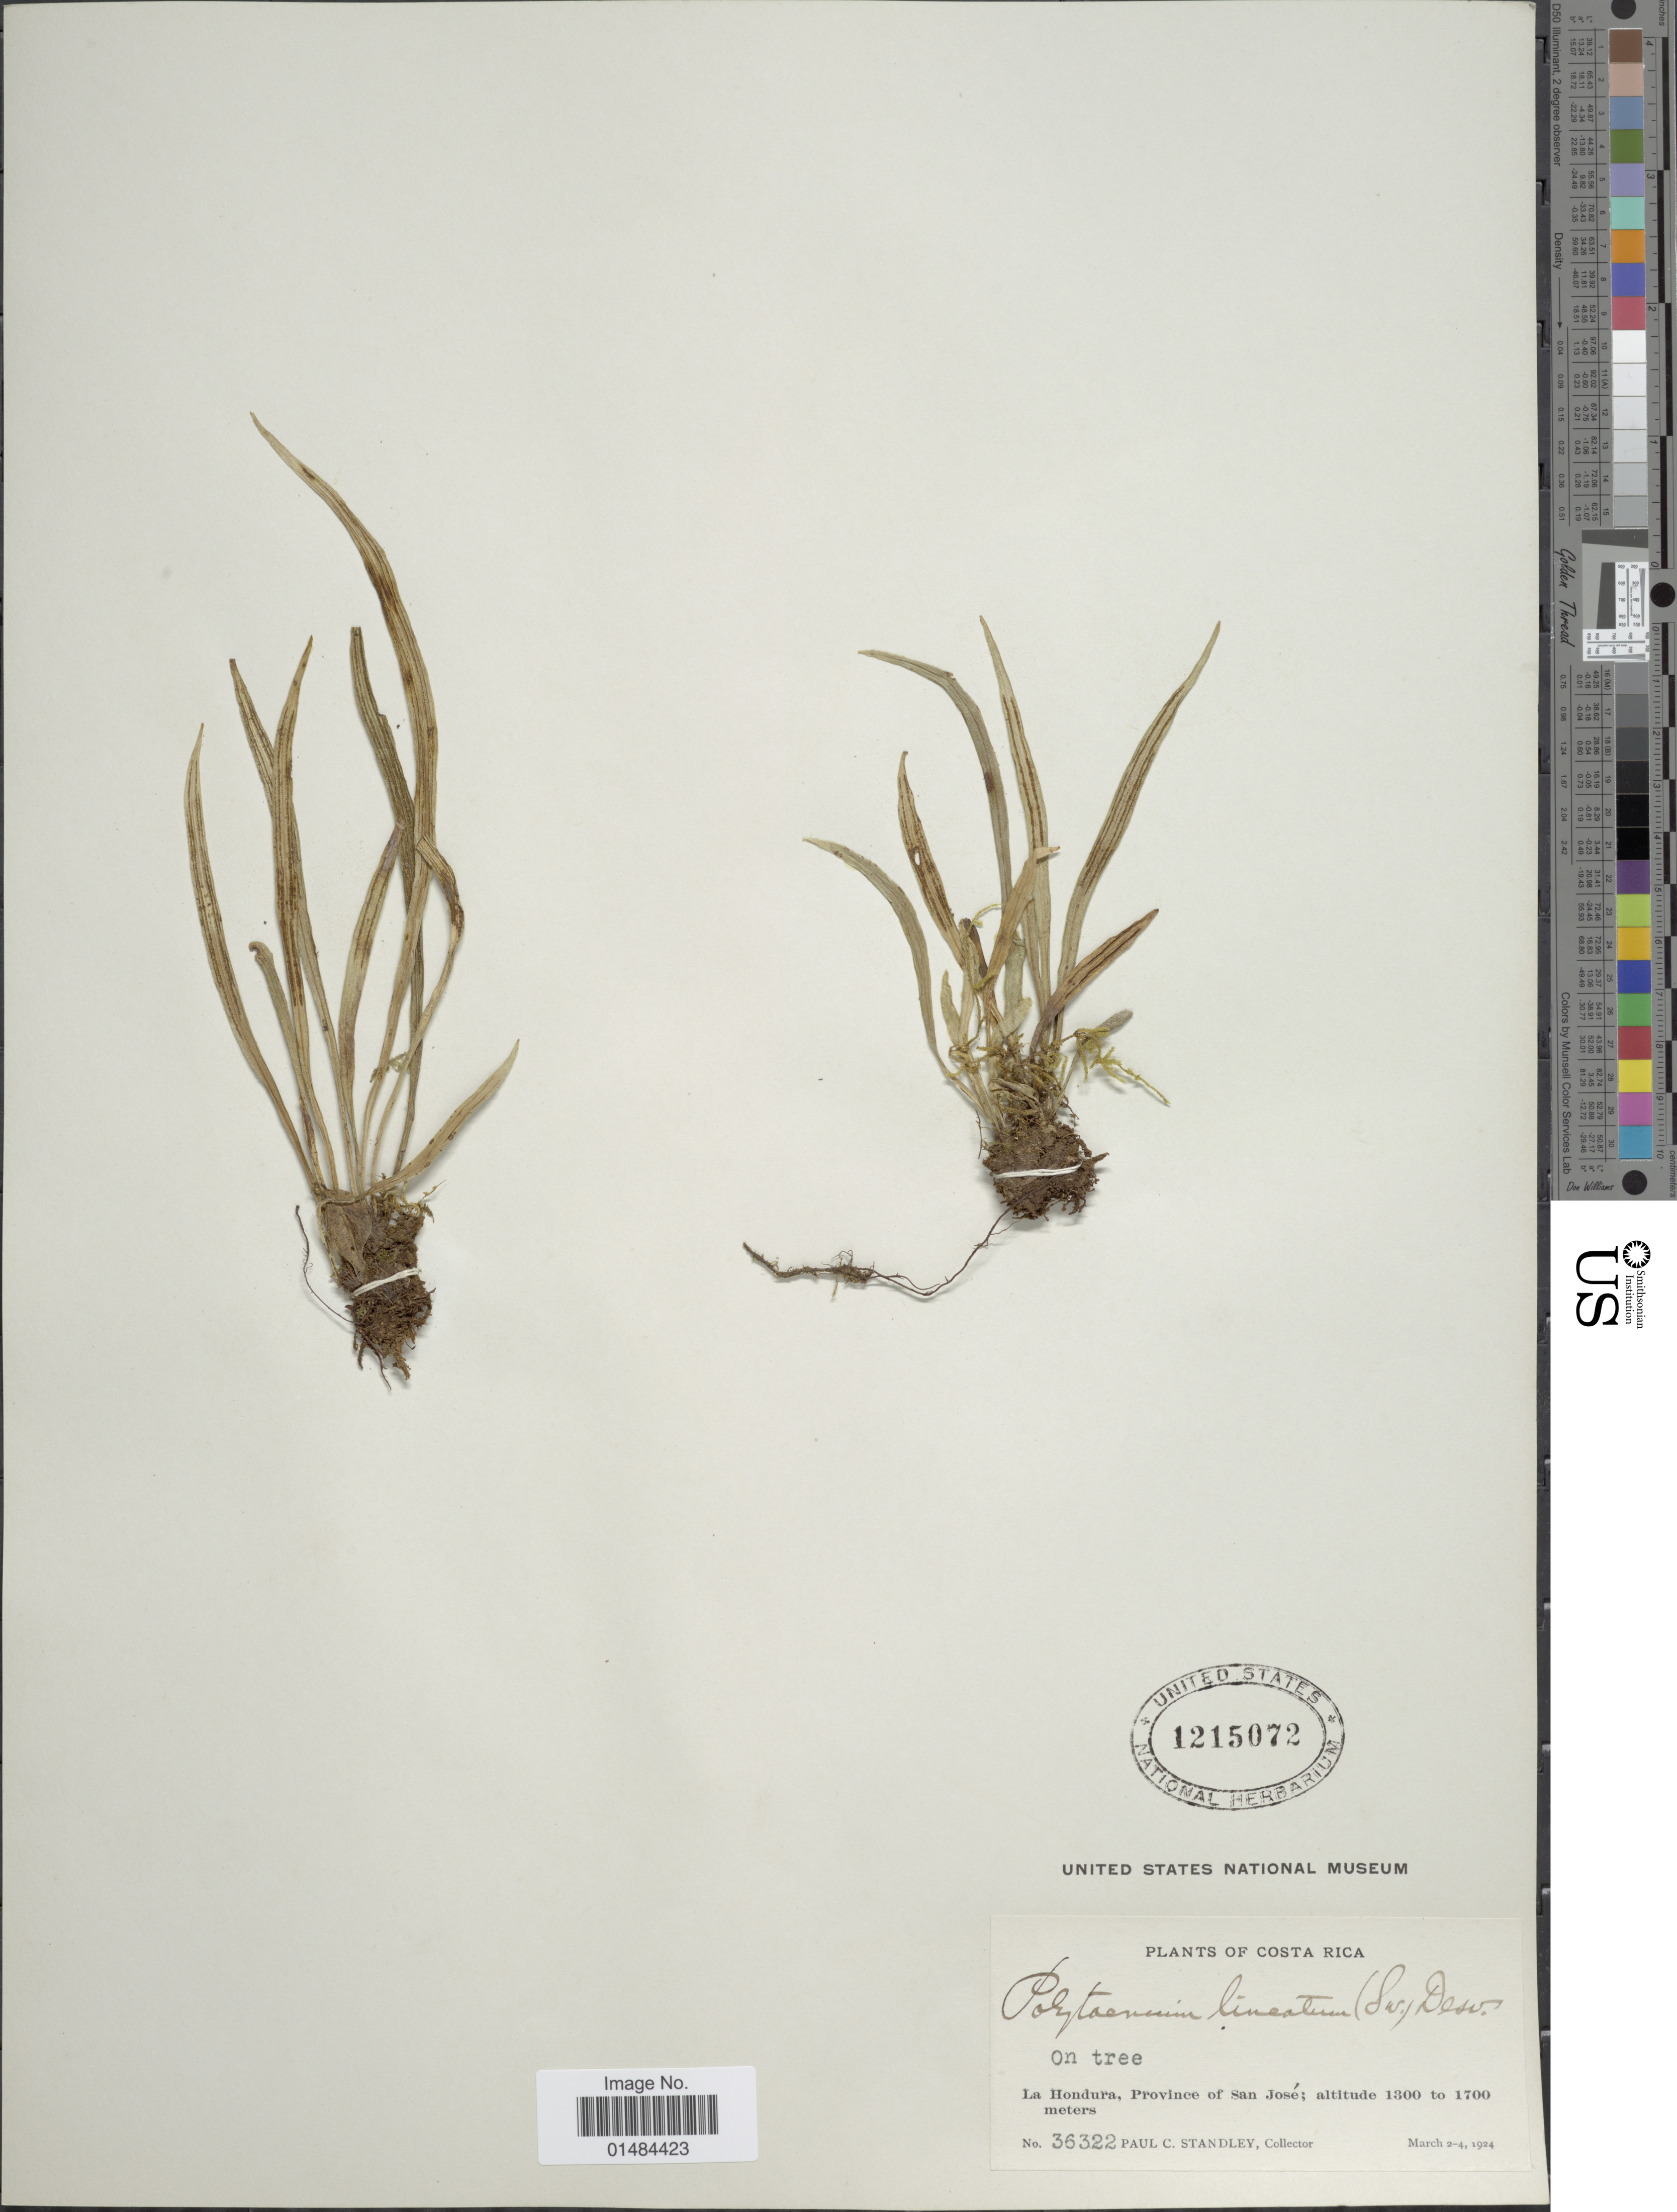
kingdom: Plantae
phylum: Tracheophyta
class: Polypodiopsida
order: Polypodiales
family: Pteridaceae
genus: Polytaenium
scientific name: Polytaenium lineatum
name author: (Sw.) J. Sm.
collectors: P. C. Standley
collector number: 36322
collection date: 1924-03-02/1924-03-04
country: Costa Rica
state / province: San José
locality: Costa Rica, La Hondura, Province of San José.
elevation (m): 1300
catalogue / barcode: US 1215072